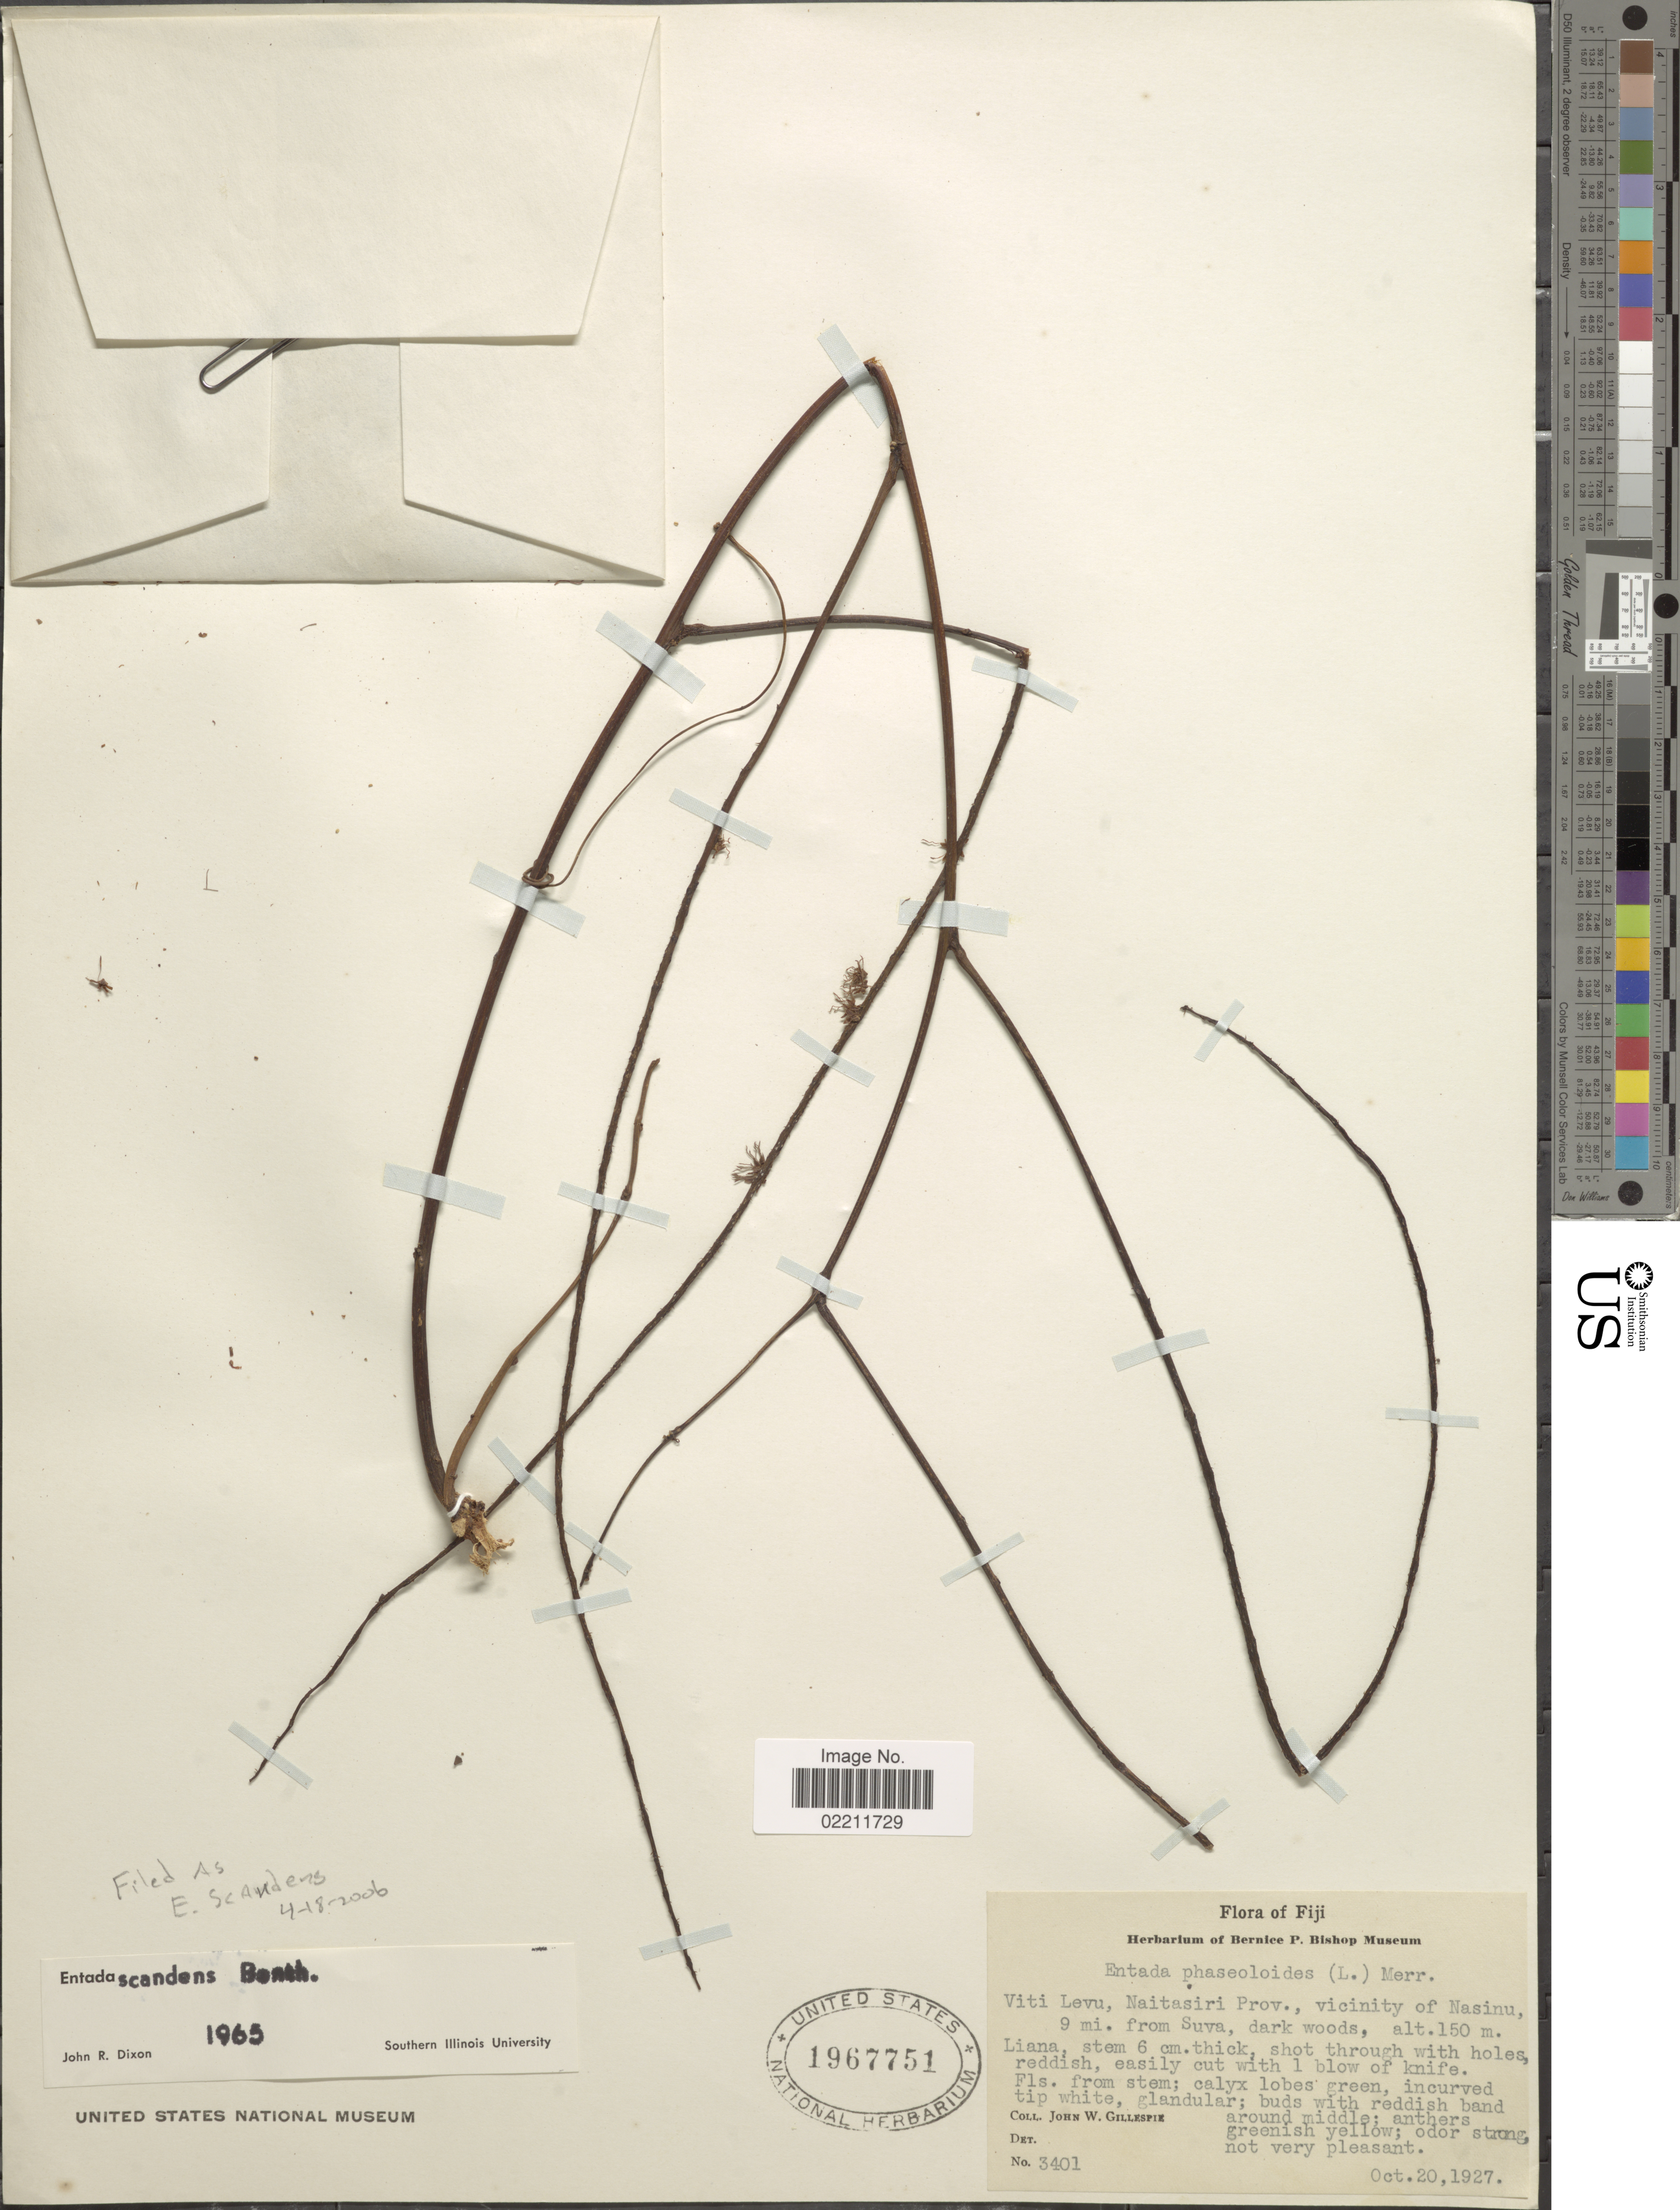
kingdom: Plantae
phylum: Tracheophyta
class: Magnoliopsida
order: Fabales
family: Fabaceae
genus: Entada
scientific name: Entada phaseoloides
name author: (L.) Merr.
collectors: J. W. Gillespie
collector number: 3401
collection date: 1927-10-20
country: Fiji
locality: Viti Levu: Naitasiri Prov. , vicinity of Nasinu 9 mi. from Suva, dark woods.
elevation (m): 150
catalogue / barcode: US 1967751